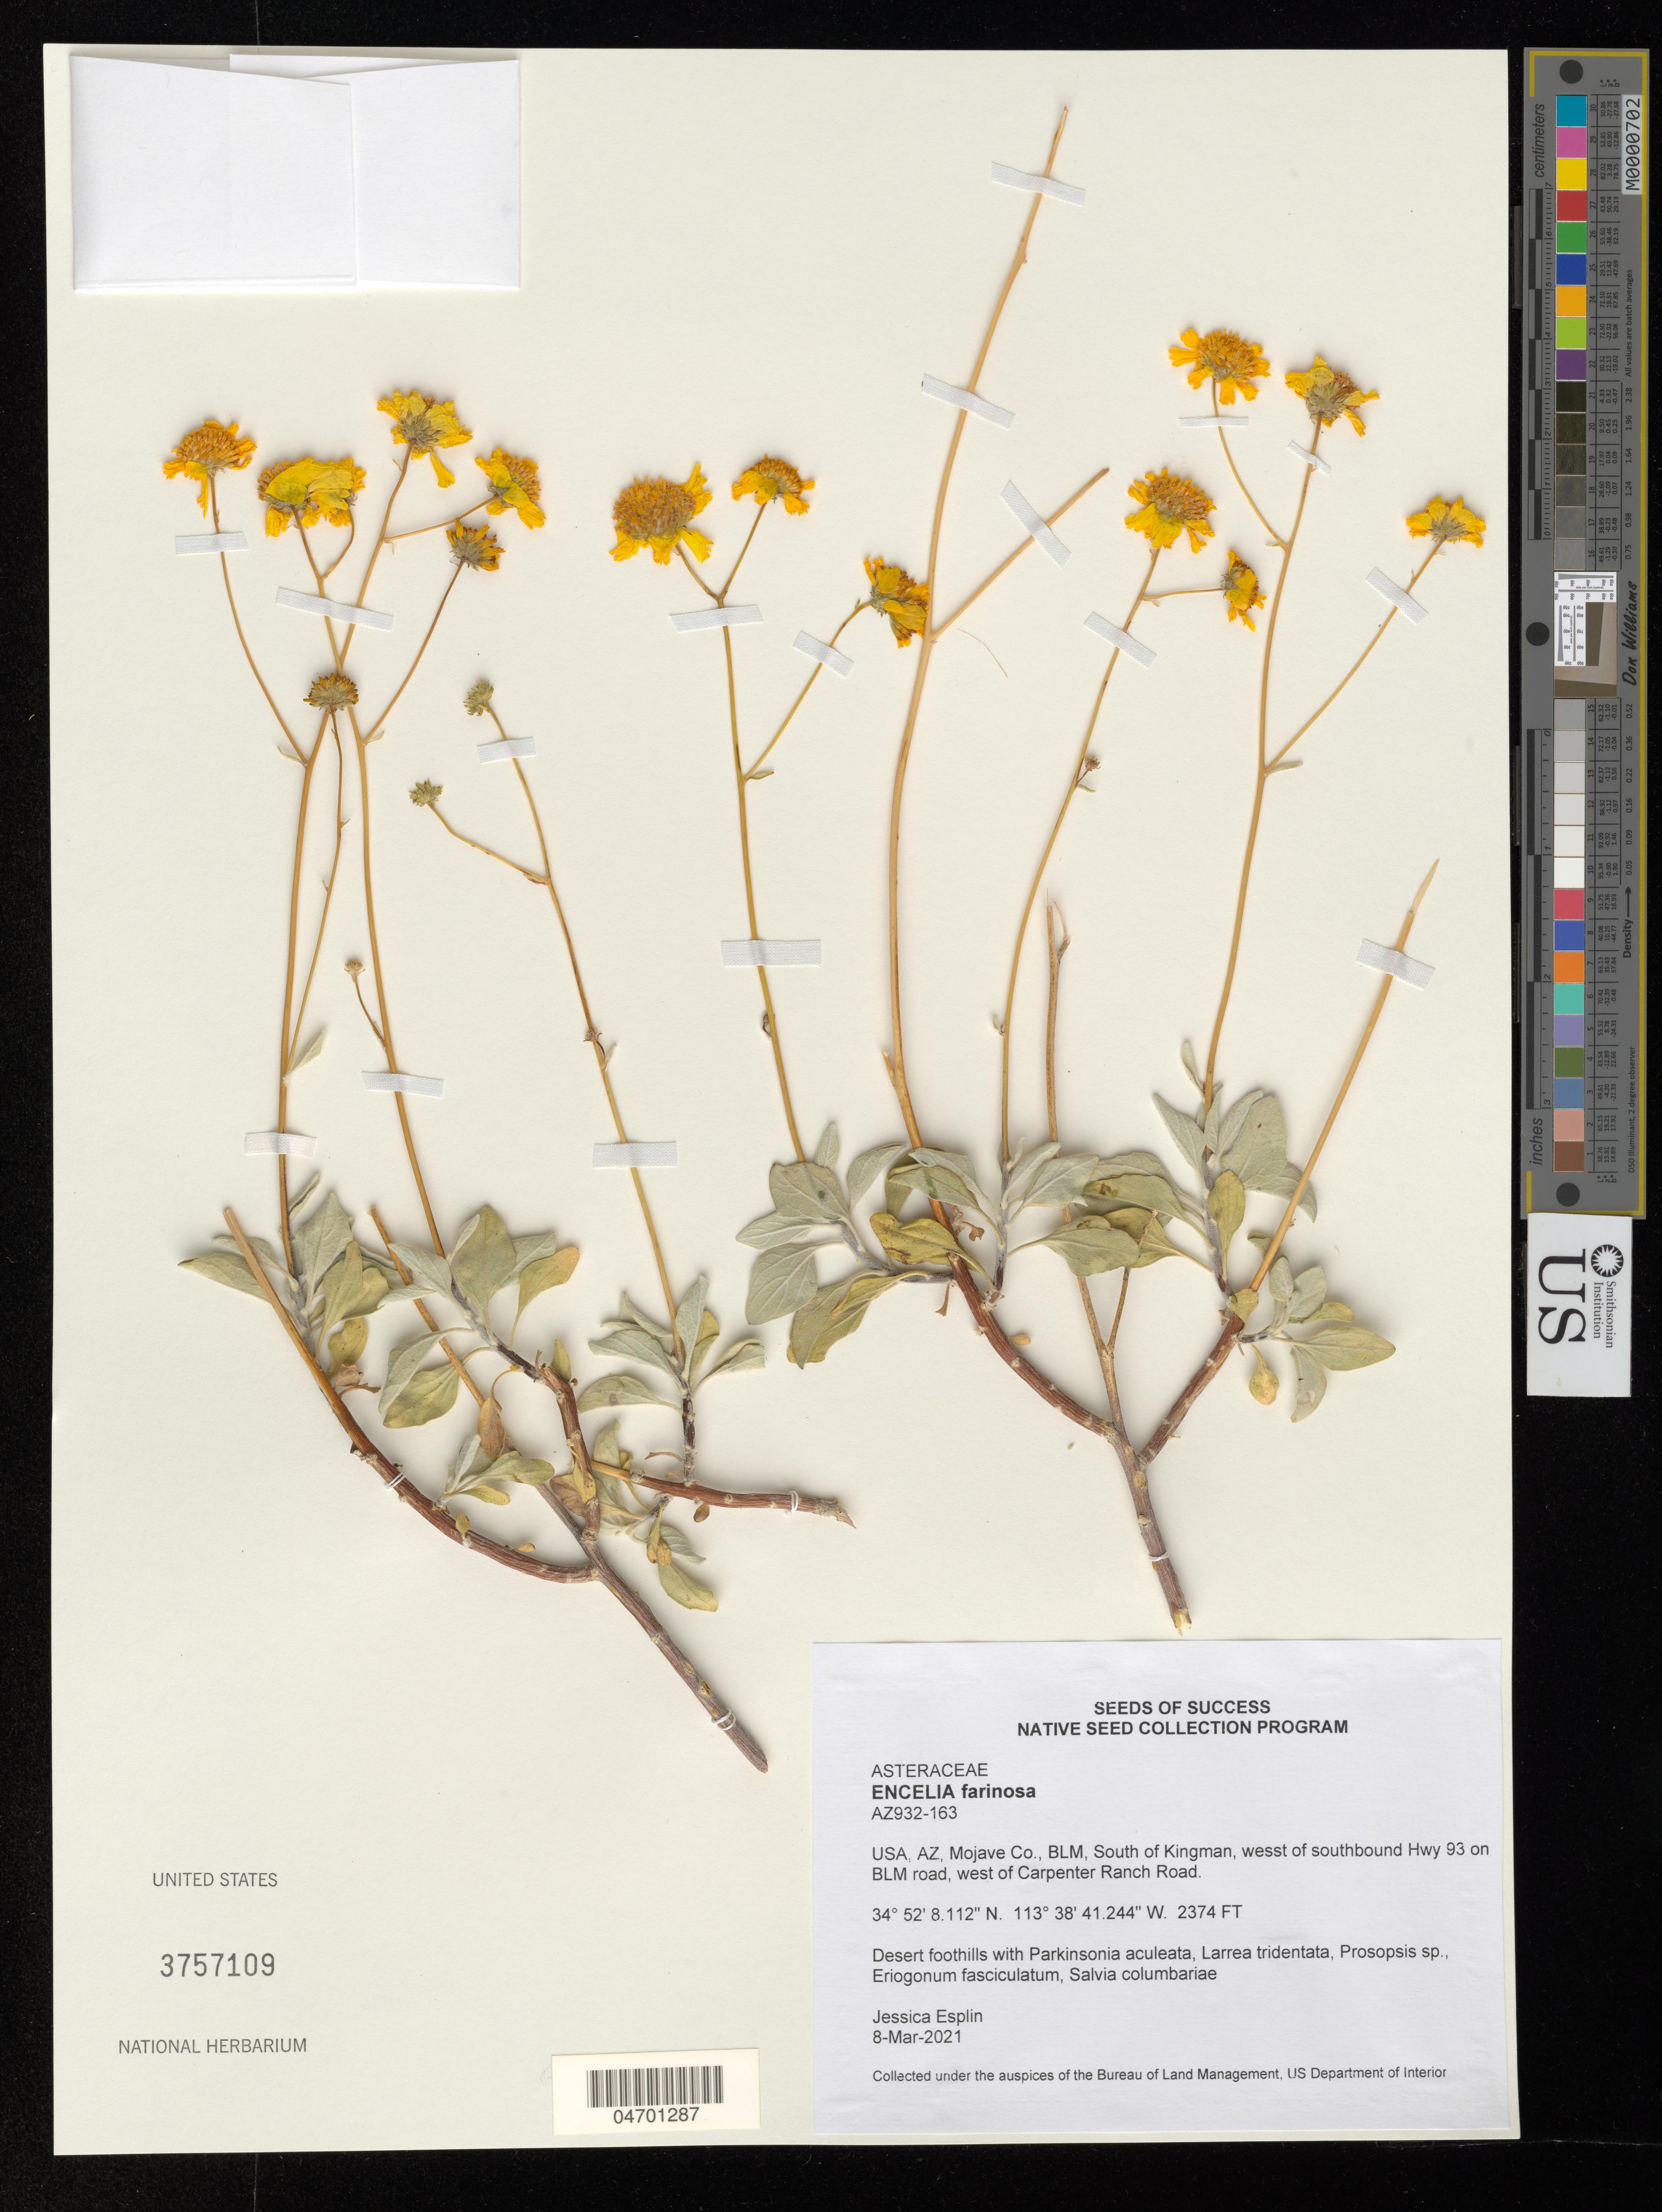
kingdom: Plantae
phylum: Tracheophyta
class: Magnoliopsida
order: Asterales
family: Asteraceae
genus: Encelia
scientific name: Encelia farinosa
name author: A. Gray ex Torr. in Emory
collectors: A. Ron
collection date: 2021-03-08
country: United States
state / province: Arizona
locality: AZ, Mojave Co., BLM, South of Kingman, west of southbound Hwy 93 on BLM road, west of Carpenter Ranch Road.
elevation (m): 724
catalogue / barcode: US 3757109